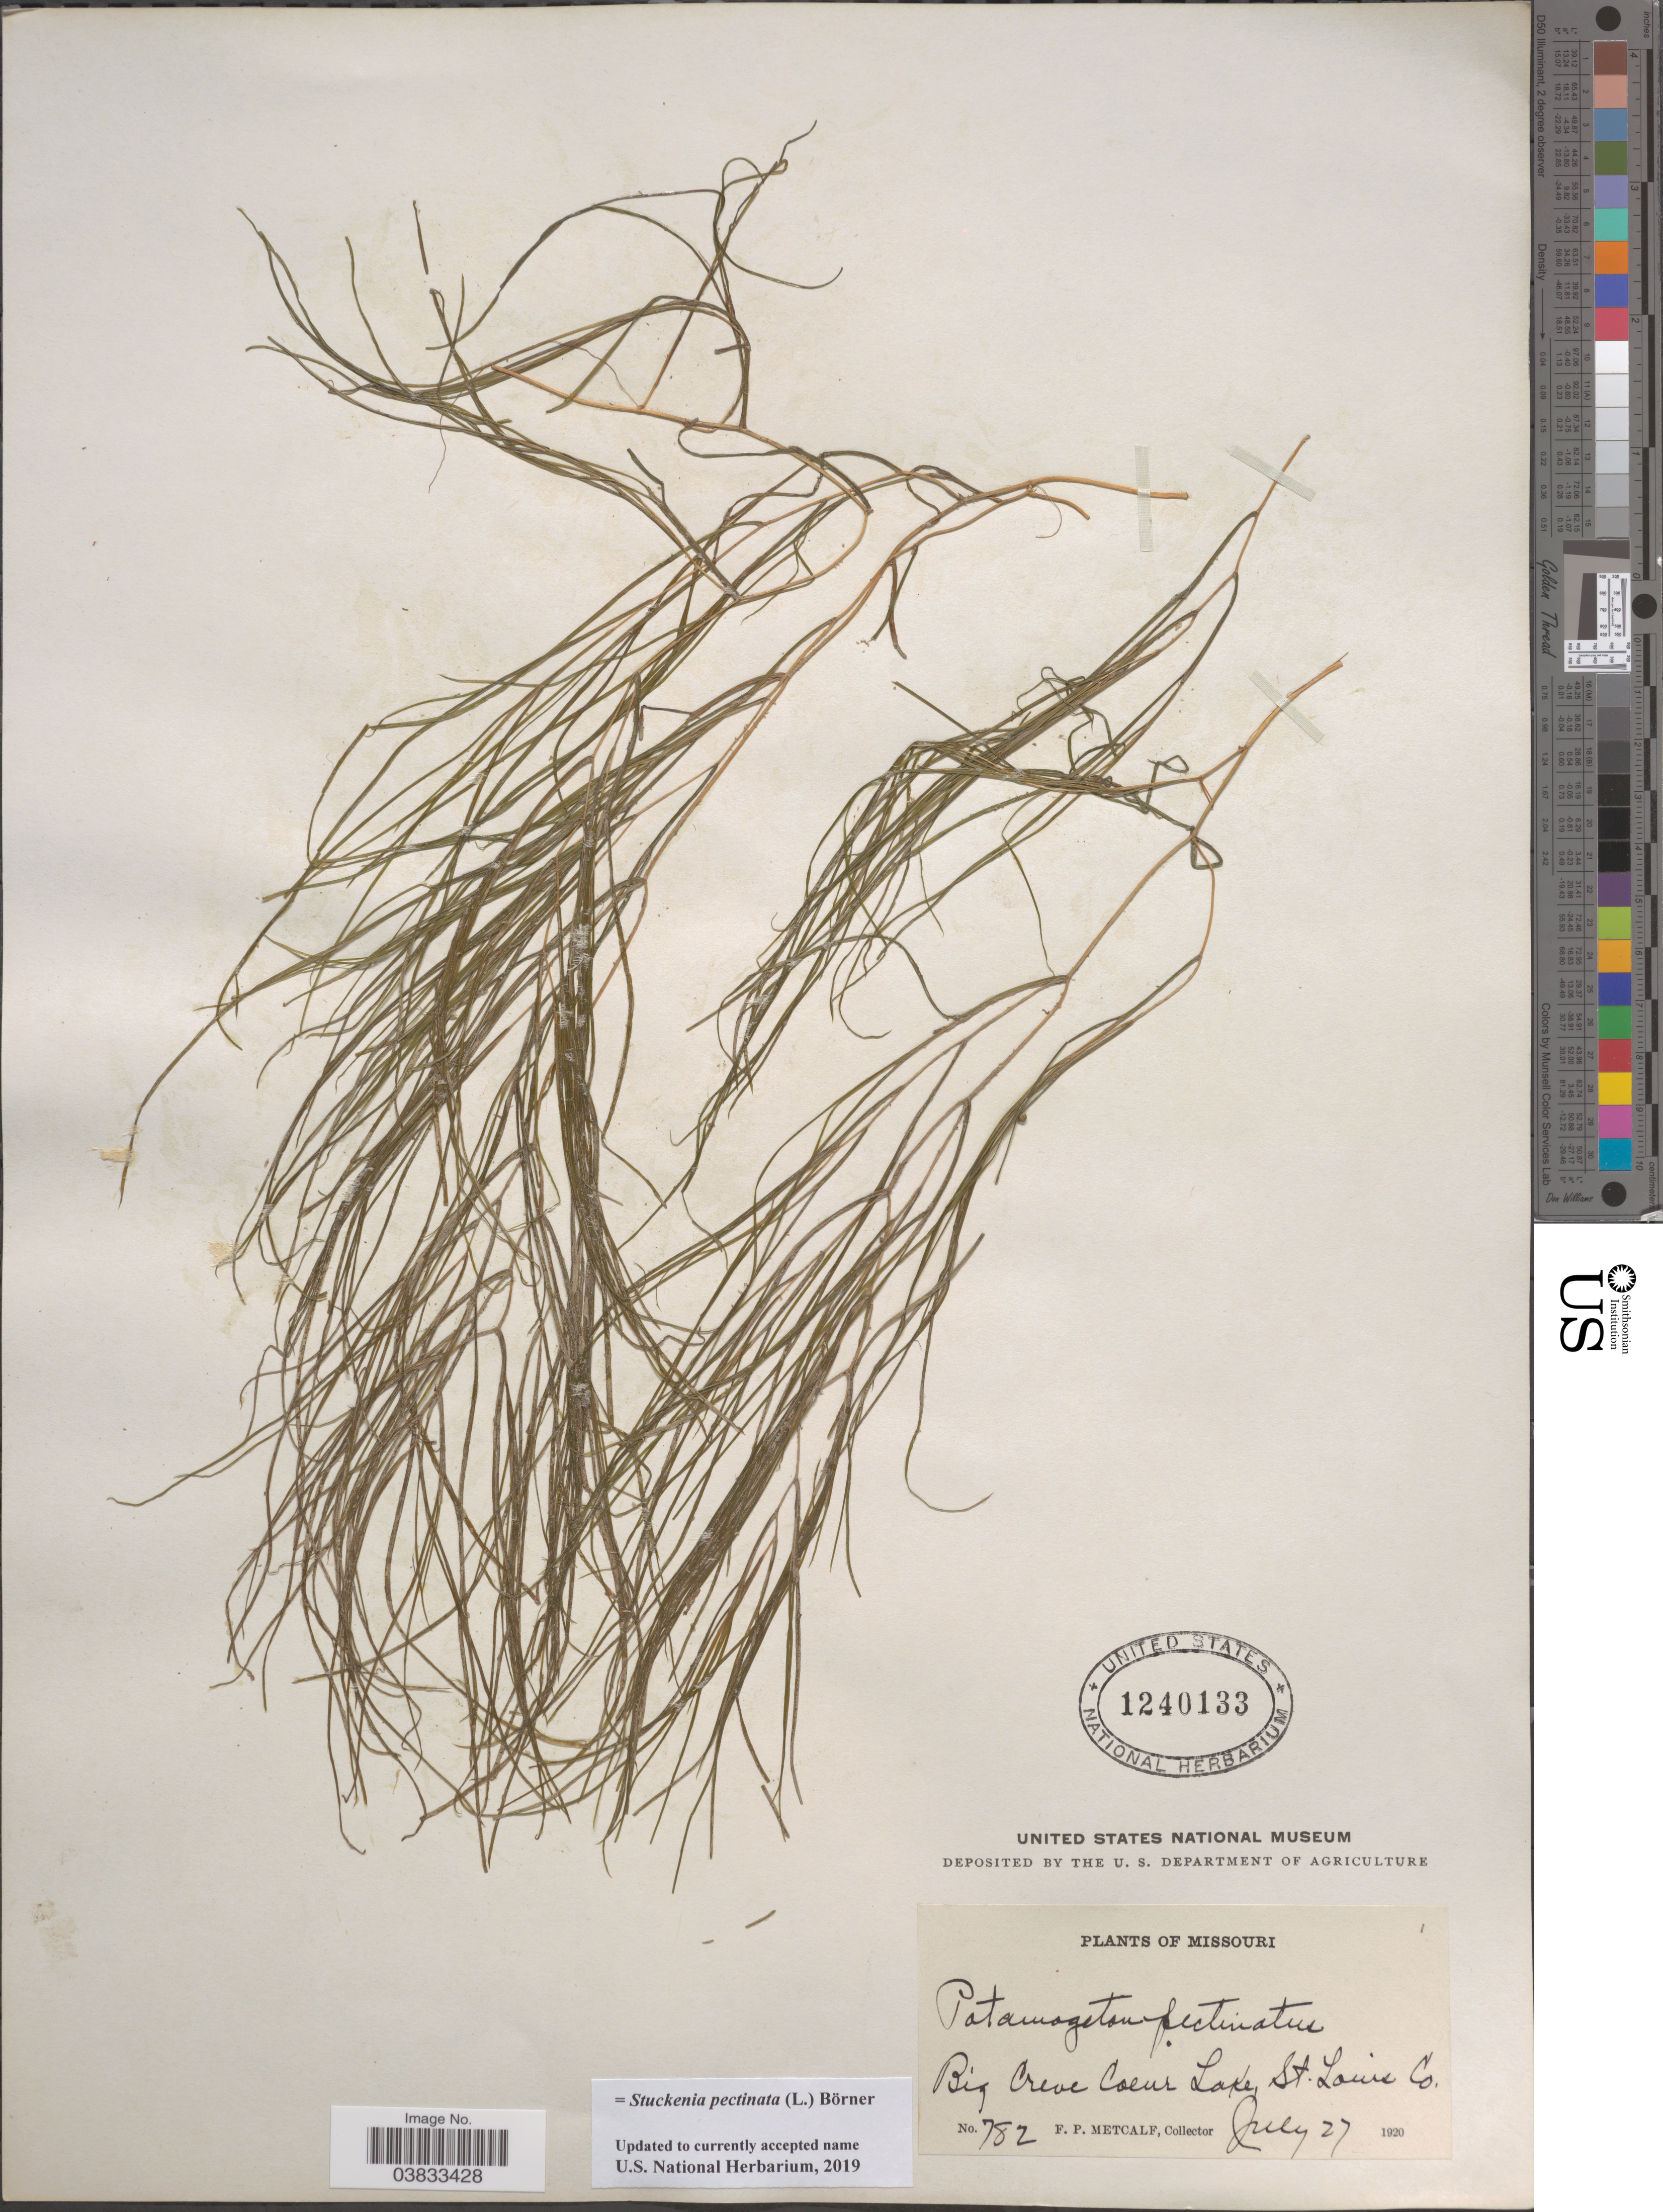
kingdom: Plantae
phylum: Tracheophyta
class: Liliopsida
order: Alismatales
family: Potamogetonaceae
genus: Stuckenia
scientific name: Stuckenia pectinata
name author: (L.) Börner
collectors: F. Metcalf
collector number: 782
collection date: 1920-07-27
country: United States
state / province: Missouri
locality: Big Creve Coeur Lake, St. Louis Co.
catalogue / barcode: US 1240133